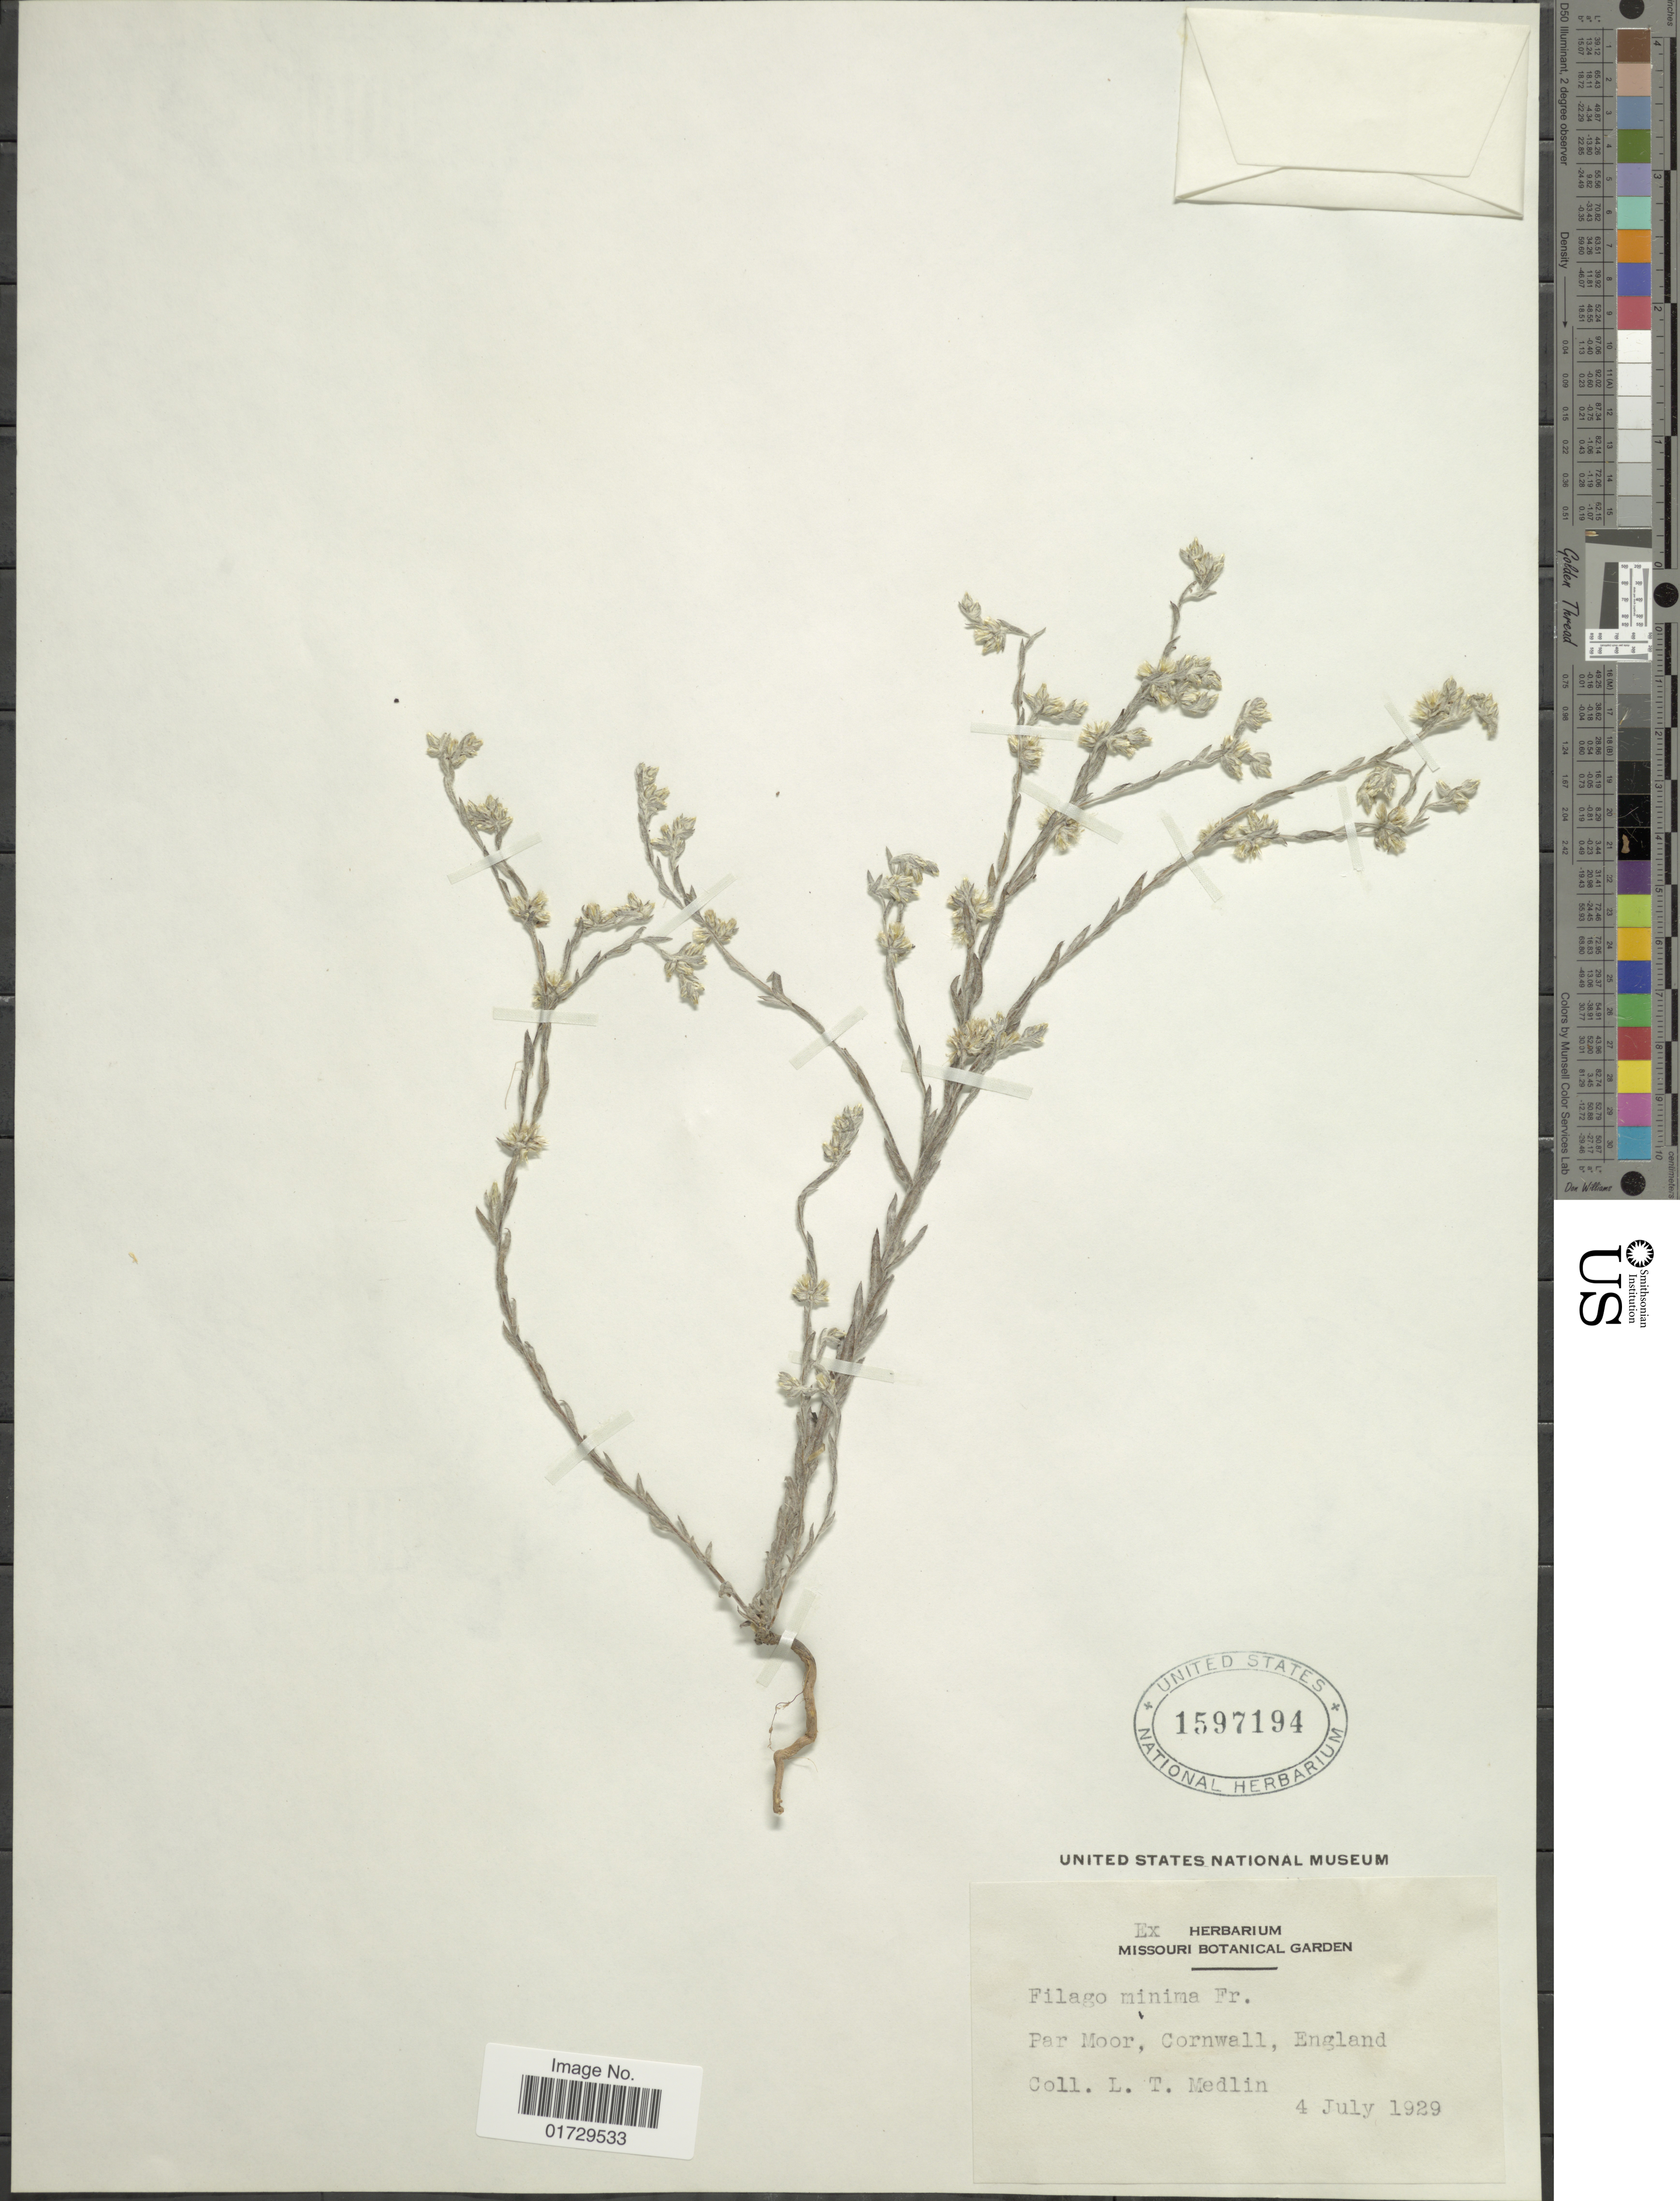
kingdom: Plantae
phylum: Tracheophyta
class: Magnoliopsida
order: Asterales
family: Asteraceae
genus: Filago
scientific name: Filago minima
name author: (Sm.) Pers.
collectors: L. Medlin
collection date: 1929-07-04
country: United Kingdom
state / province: England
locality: Par Moor, Cornwall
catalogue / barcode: US 1597194